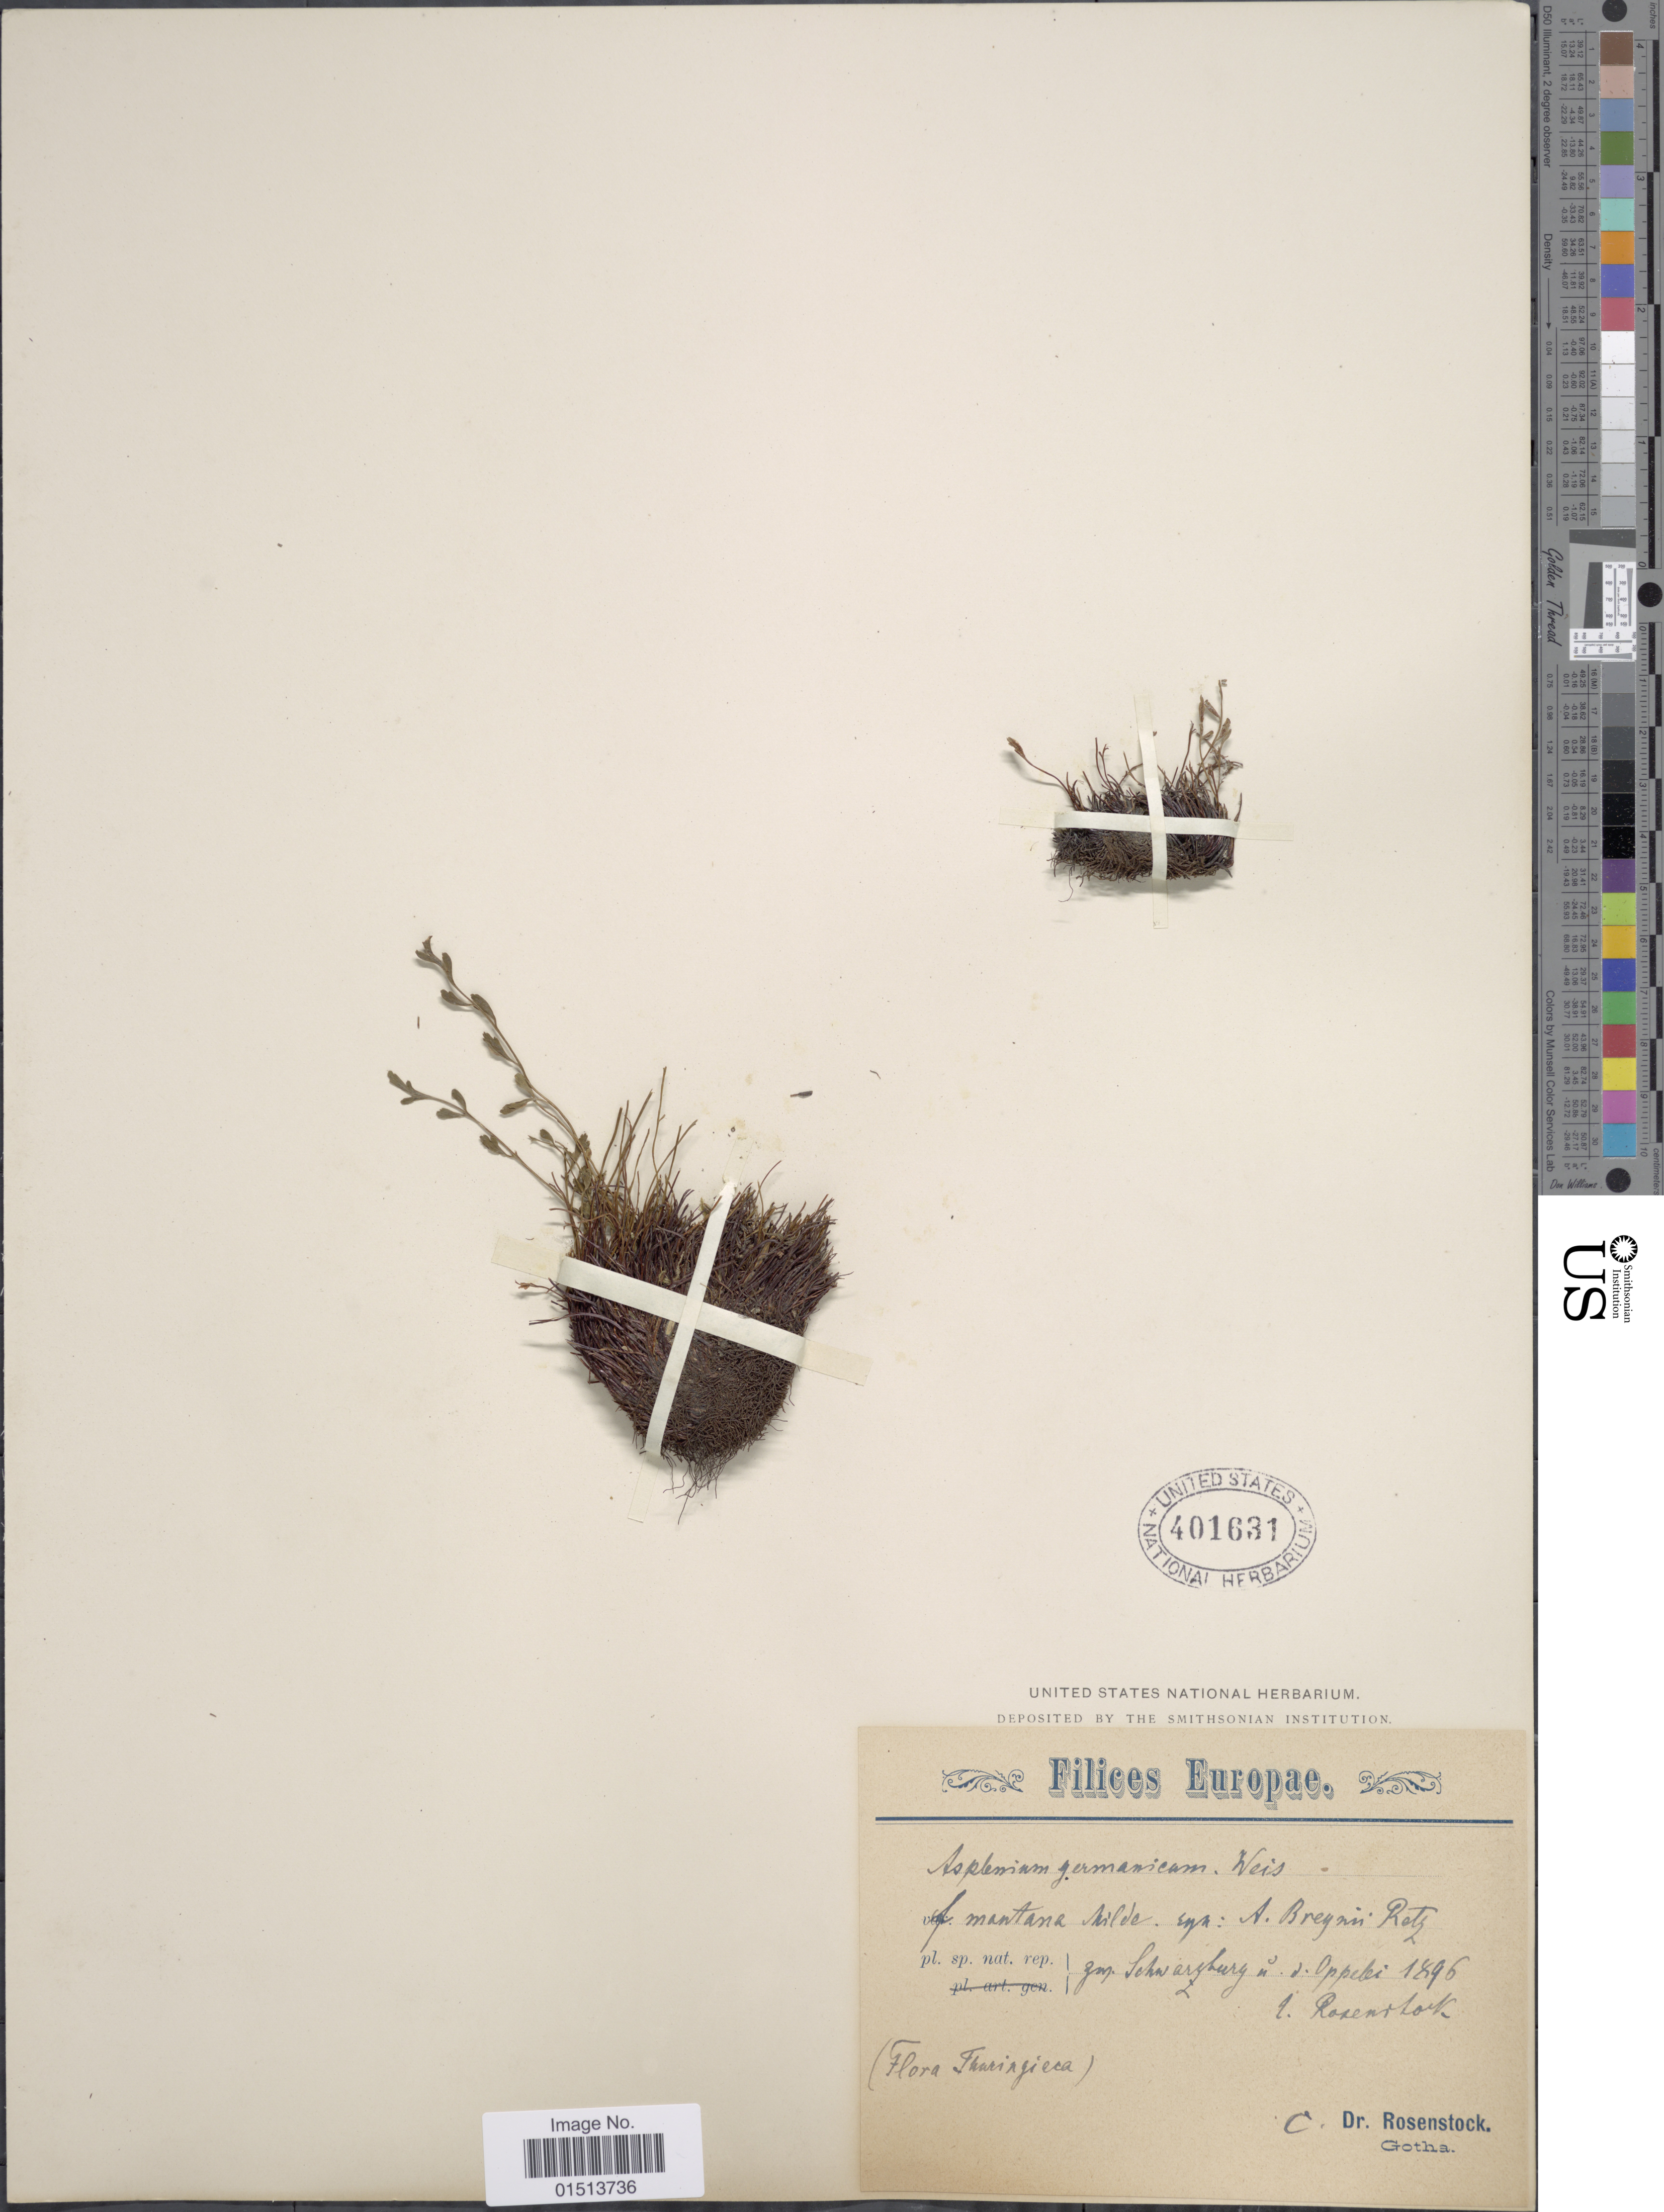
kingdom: Plantae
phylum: Tracheophyta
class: Polypodiopsida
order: Polypodiales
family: Aspleniaceae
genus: Asplenium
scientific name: Asplenium alternifolium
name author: Jacq.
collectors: C. Rosenstock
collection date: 1896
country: Germany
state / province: Thuringia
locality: Europe, zm. Schwarzburg np. d. Oppebi, Tharingieca. [interpreted]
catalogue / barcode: US 401631